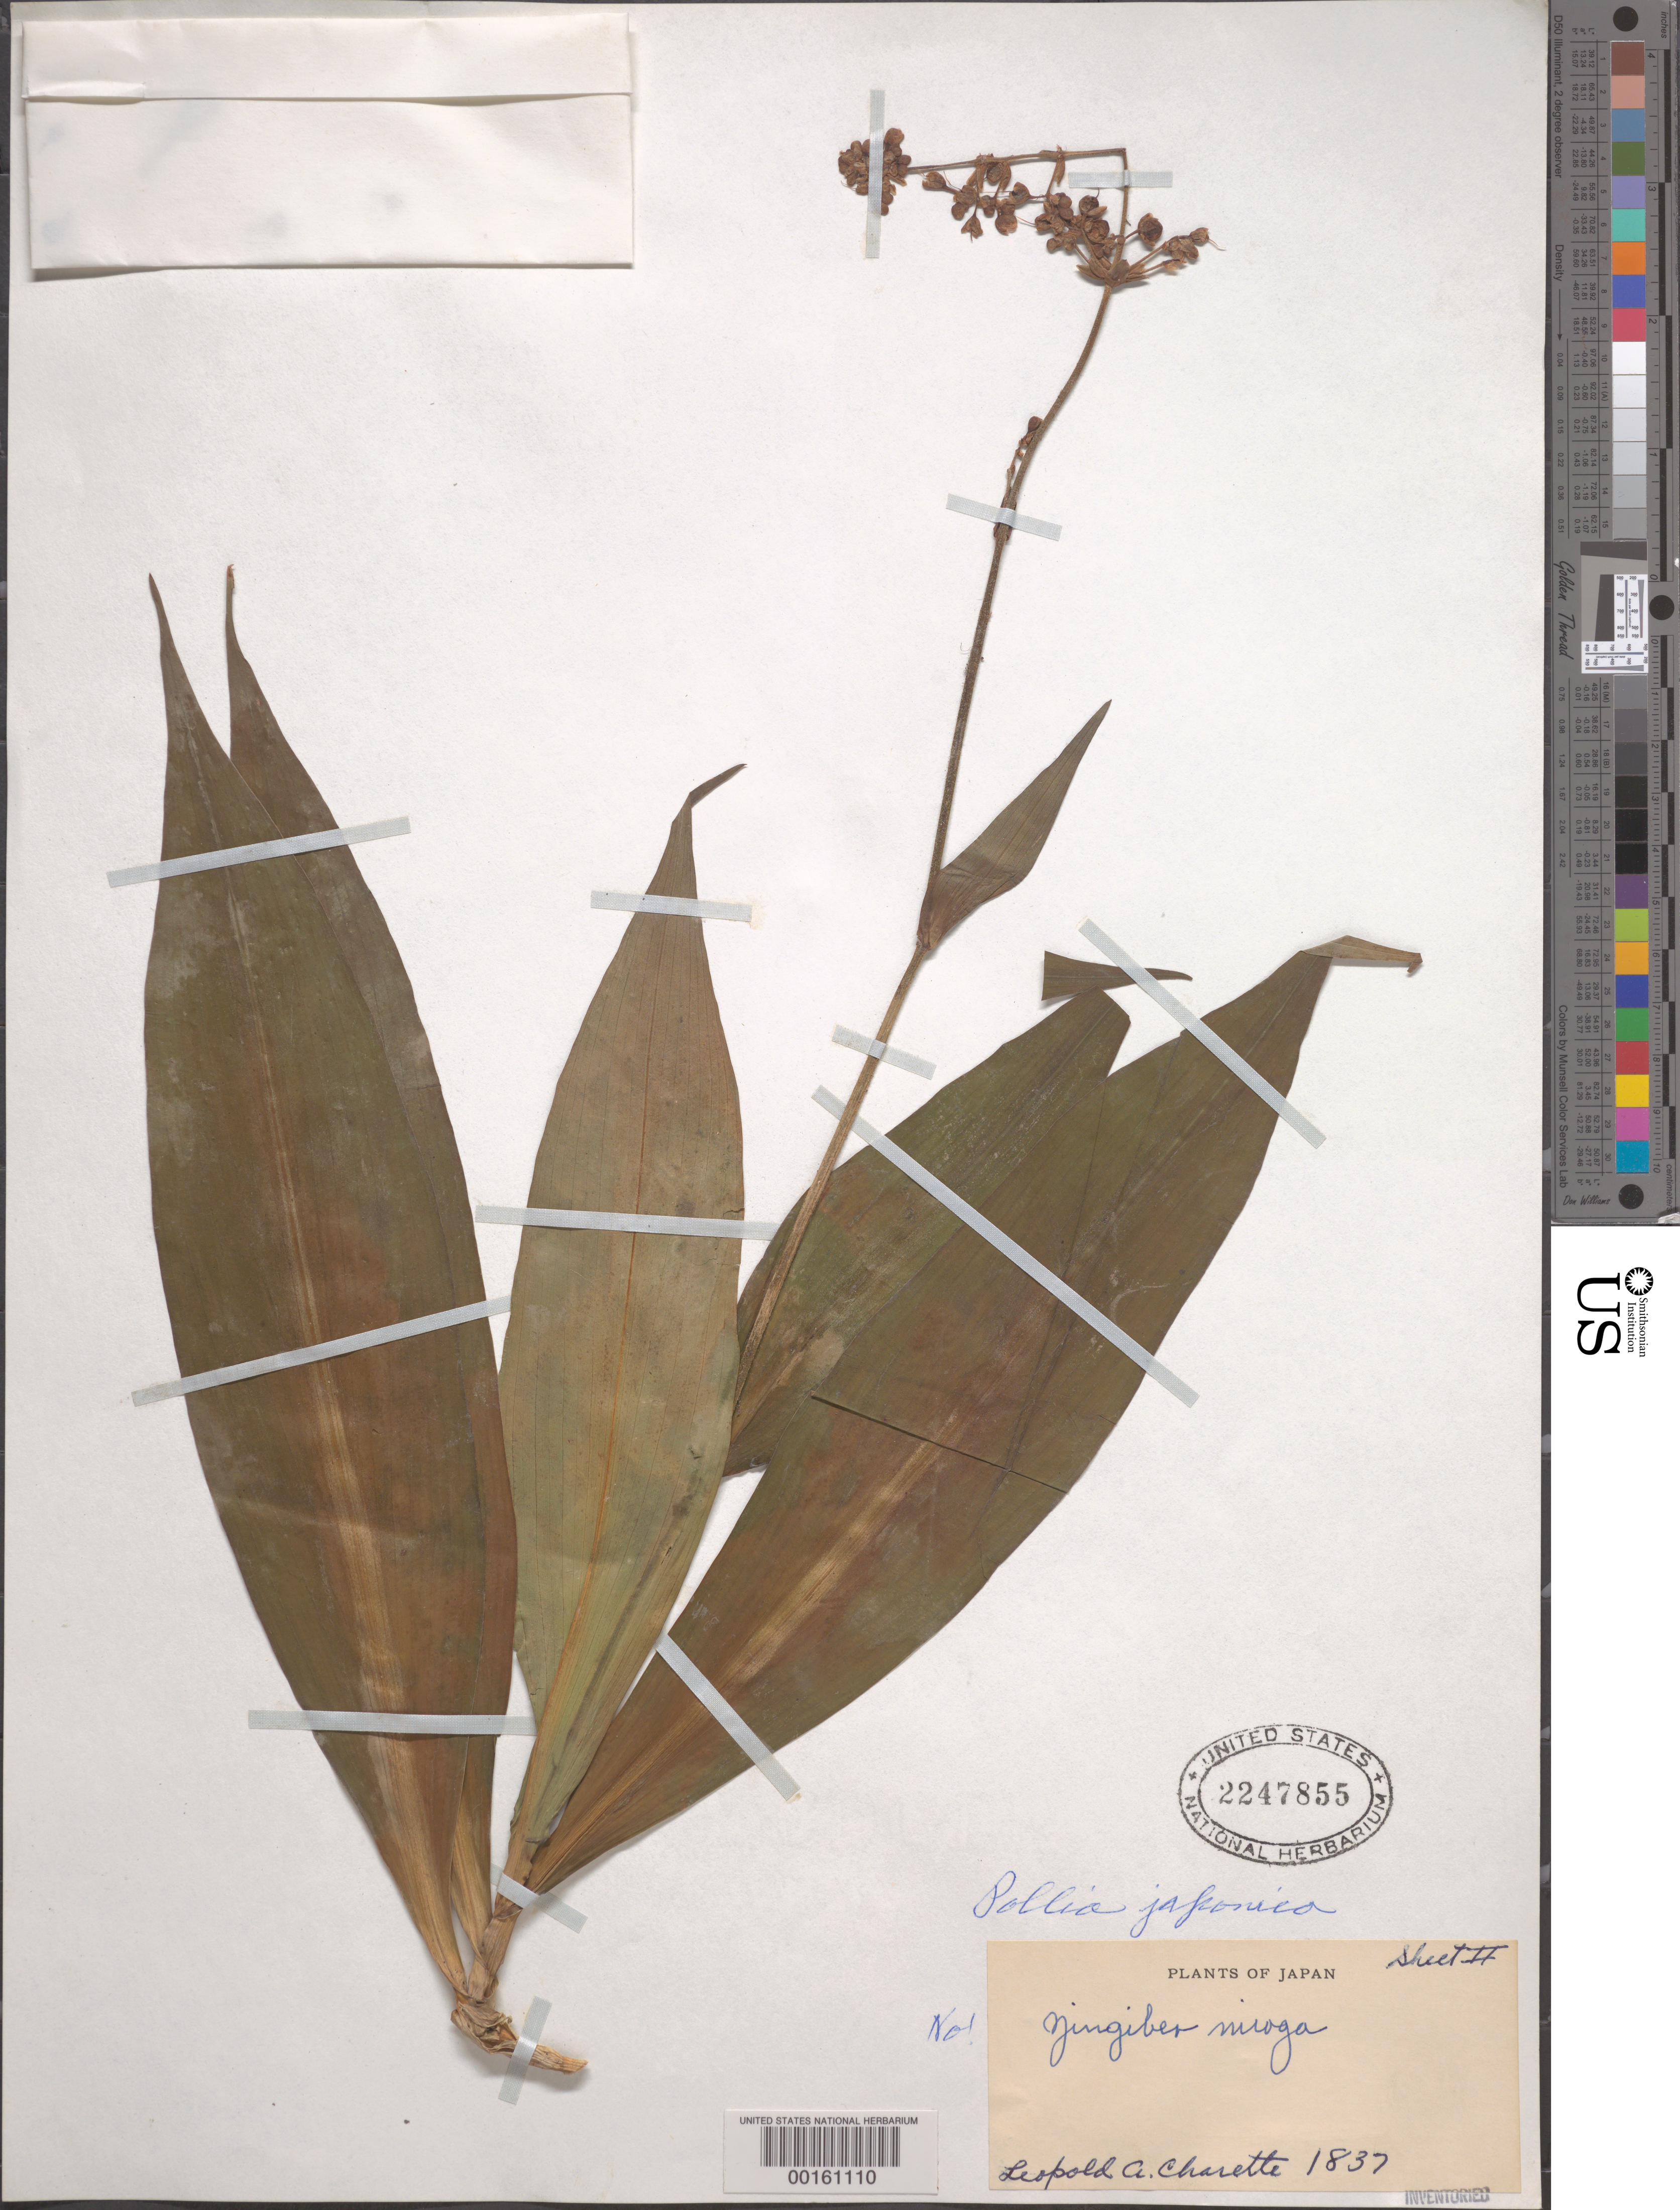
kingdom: Plantae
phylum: Tracheophyta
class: Liliopsida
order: Commelinales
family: Commelinaceae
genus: Pollia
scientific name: Pollia japonica var. japonica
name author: Thunb.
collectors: L. A. Charette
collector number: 1837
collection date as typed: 28 Jul 1954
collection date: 1954-07-28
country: Japan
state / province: Yamaguti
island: Honshu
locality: Kika park, base e slope of castle mt. nat'l forest, w bank nishiki river, yokoyama village in iwakuni city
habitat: Forest opening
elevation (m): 14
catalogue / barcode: US 2247855